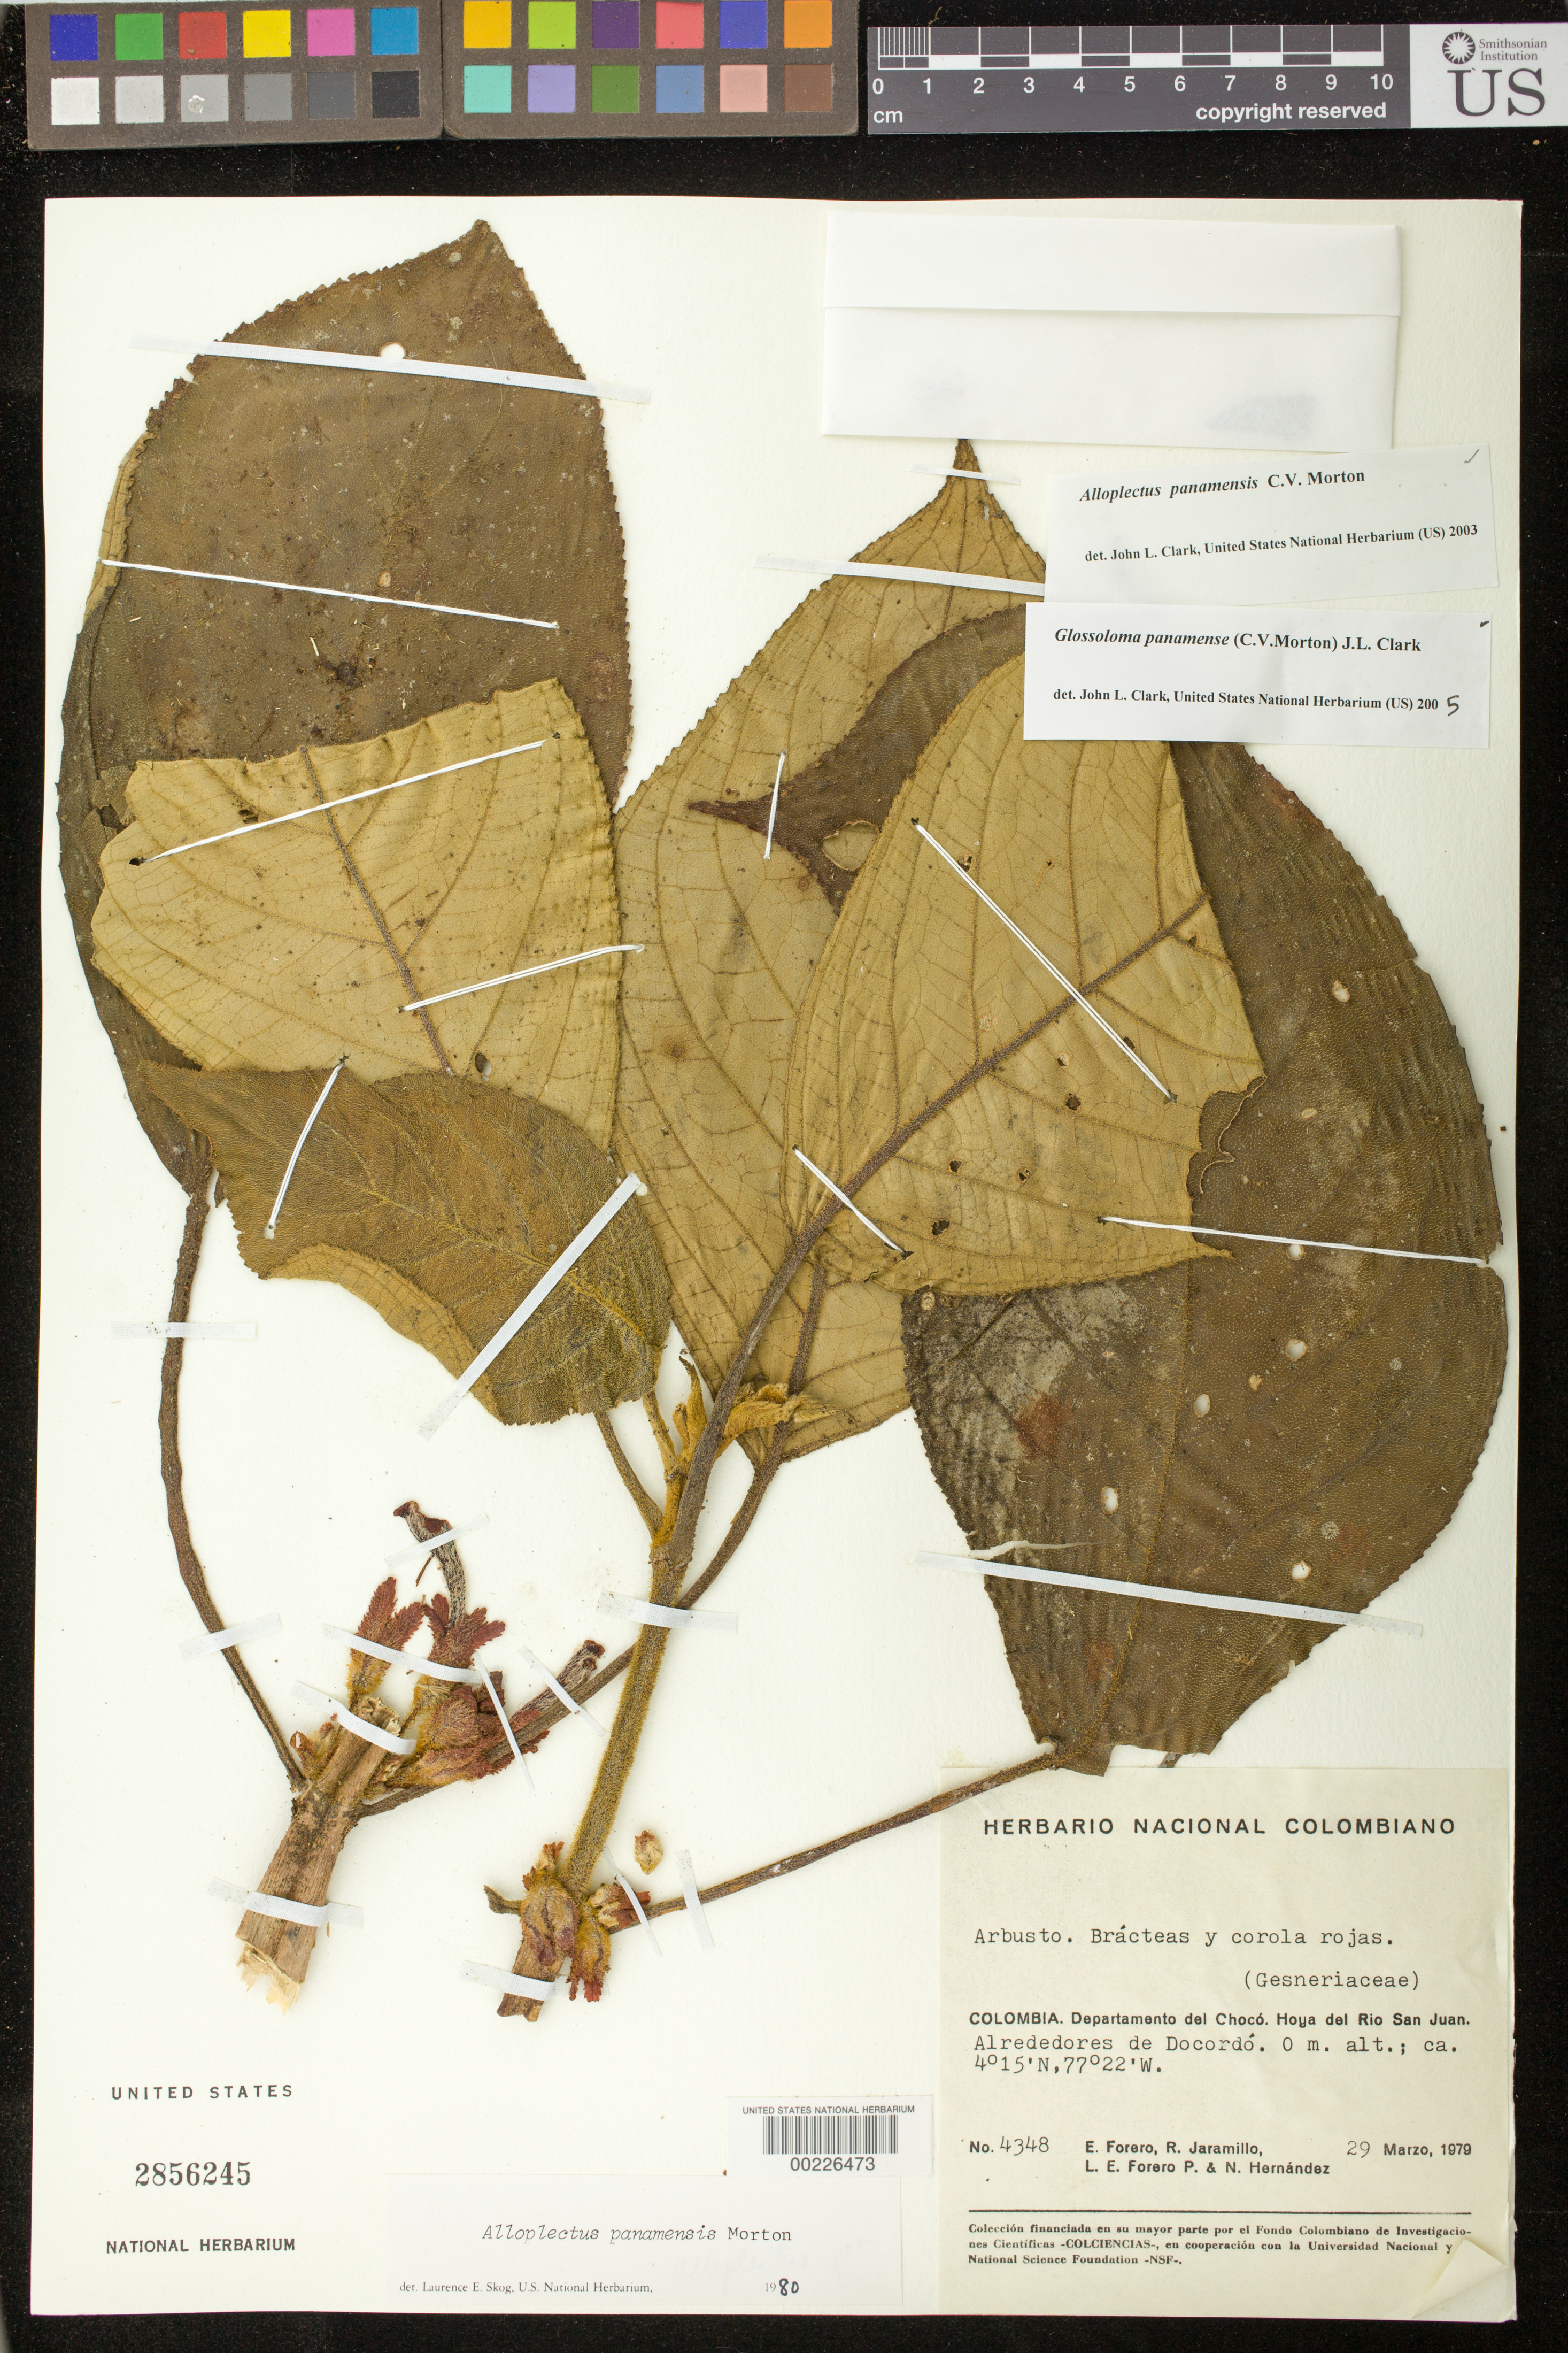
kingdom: Plantae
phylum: Tracheophyta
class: Magnoliopsida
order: Lamiales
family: Gesneriaceae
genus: Glossoloma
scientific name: Glossoloma panamense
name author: (C.V. Morton) J.L. Clark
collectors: E. Forero, R. Jaramillo M., L. E. Forero & N. Hernandez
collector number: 4348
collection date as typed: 29 Mar 1979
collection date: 1979-03-29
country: Colombia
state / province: Chocó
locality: Valley of Rio San Juan, around Docordo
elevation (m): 0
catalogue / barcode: US 2856245